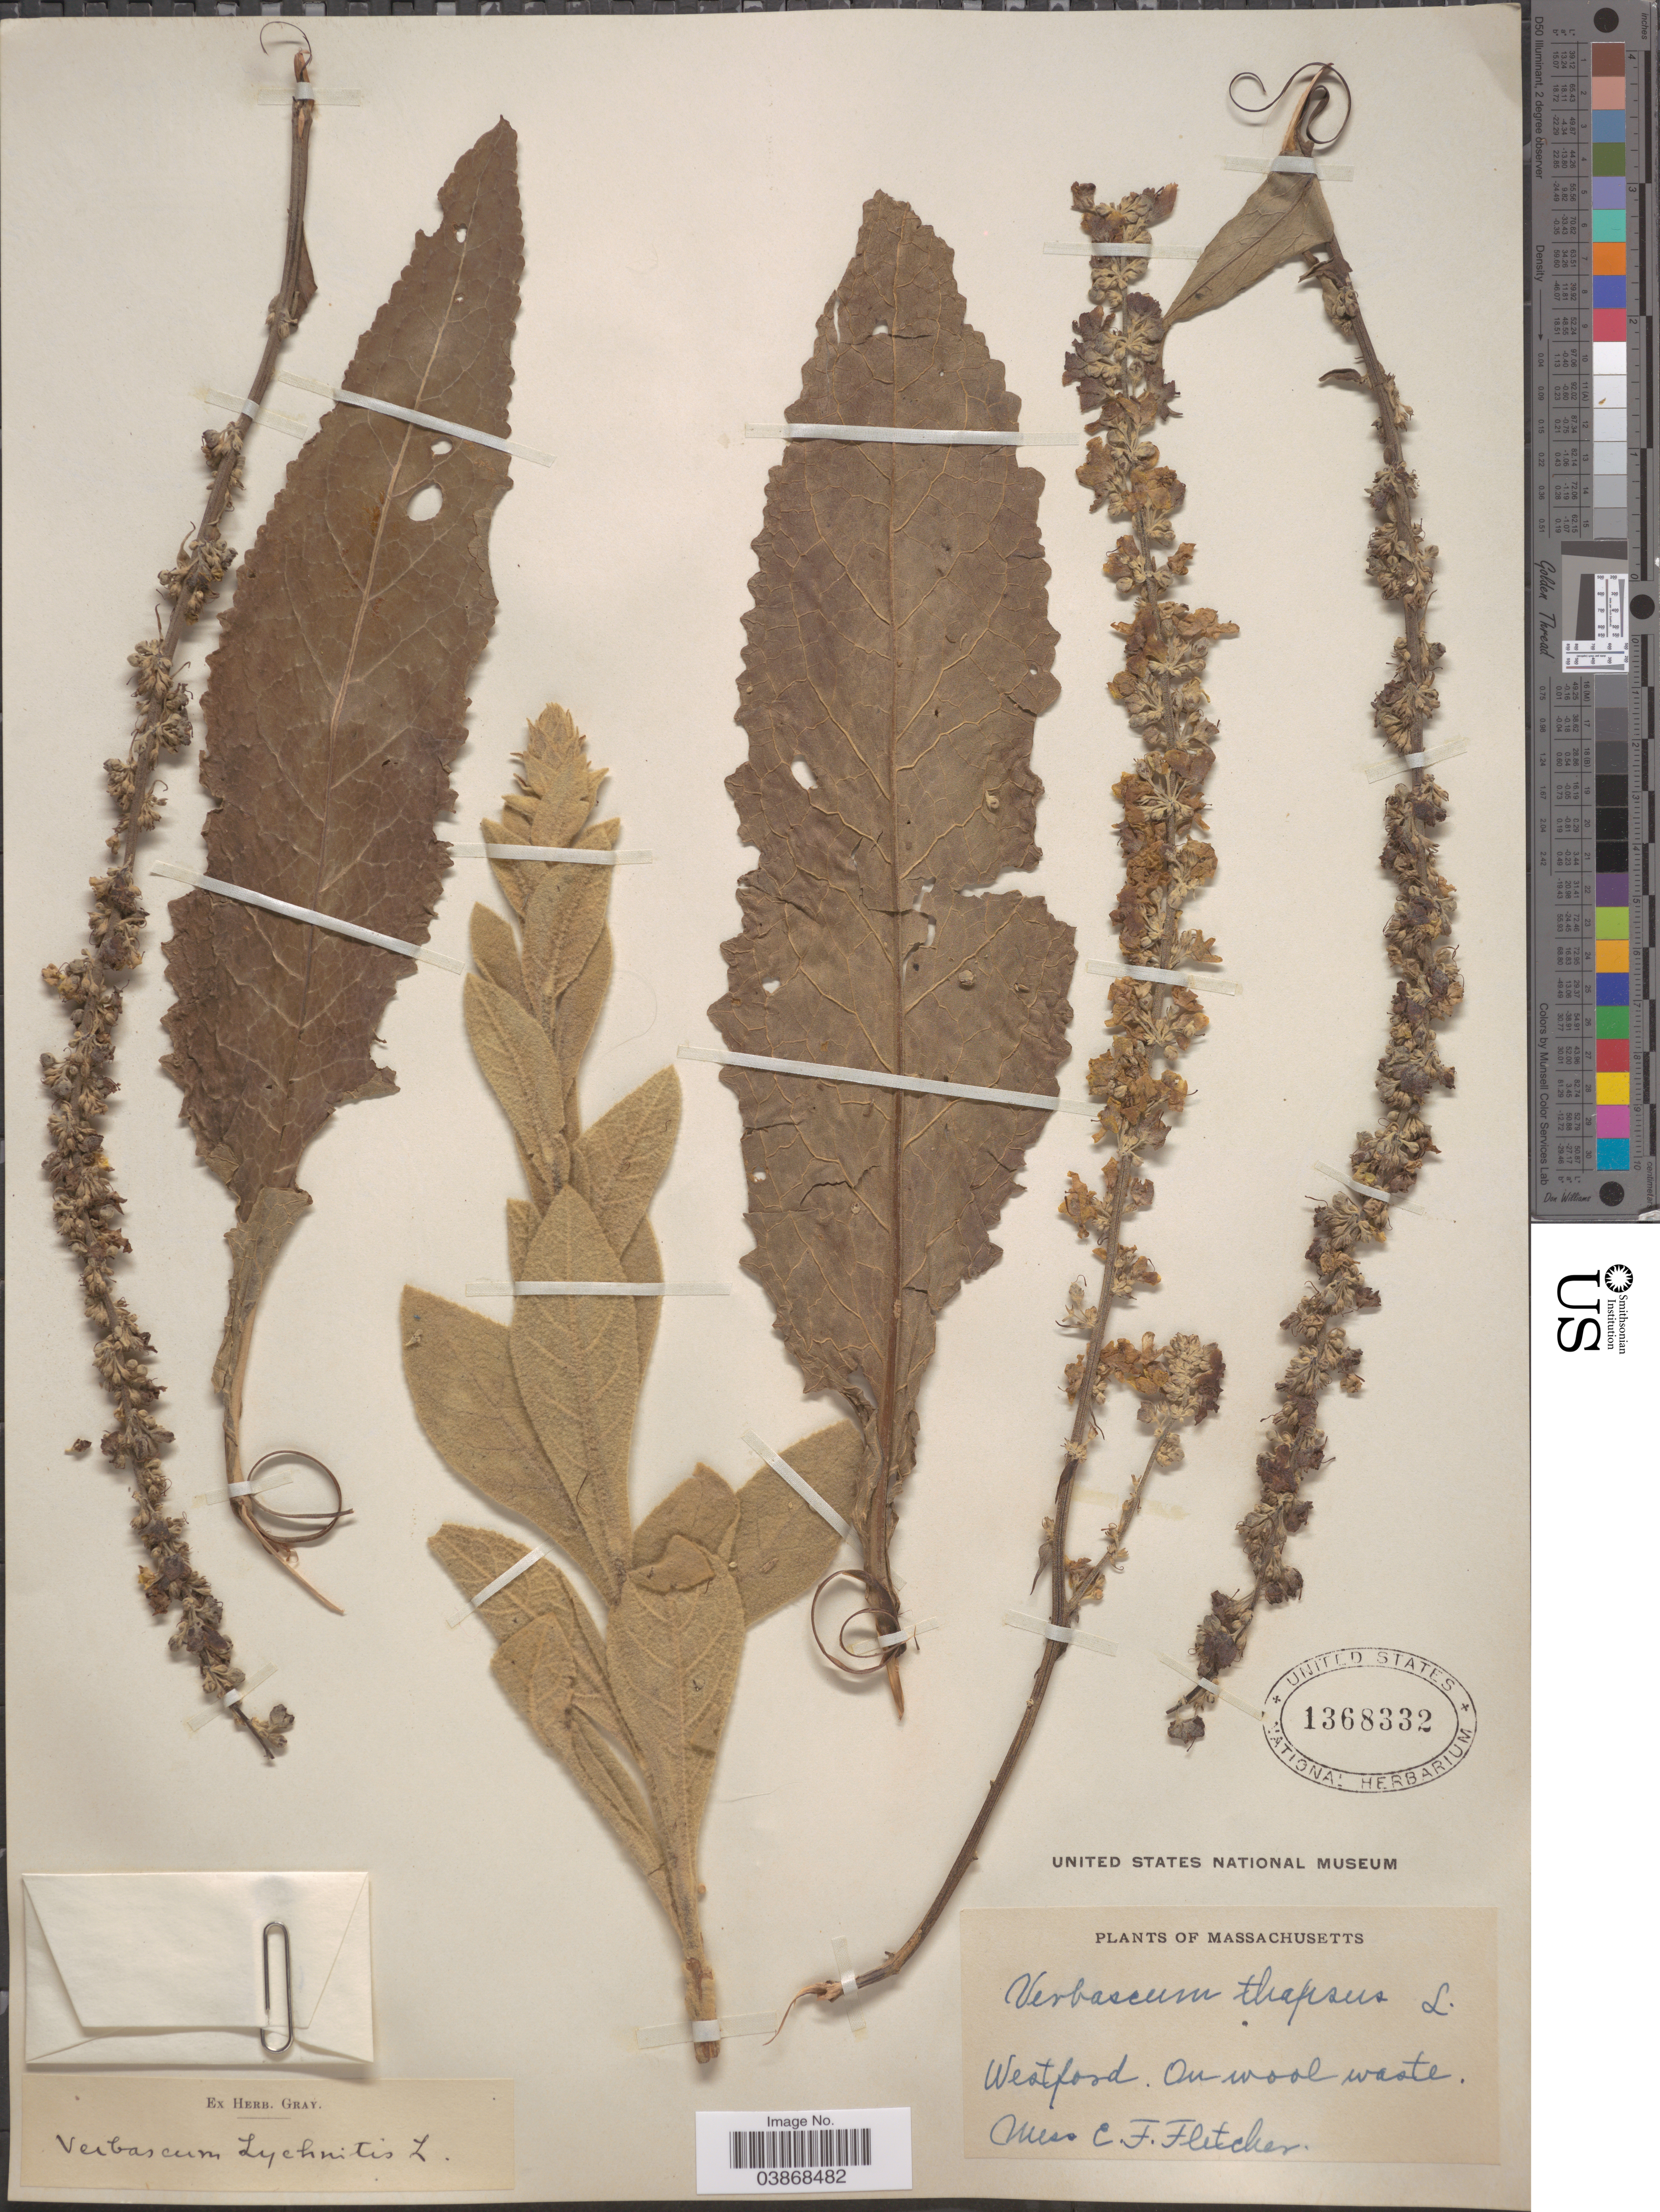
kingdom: Plantae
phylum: Tracheophyta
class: Magnoliopsida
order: Lamiales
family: Scrophulariaceae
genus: Verbascum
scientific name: Verbascum lychnitis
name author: L.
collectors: E. Fletcher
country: United States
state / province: Massachusetts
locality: Westfood.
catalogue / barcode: US 1368332